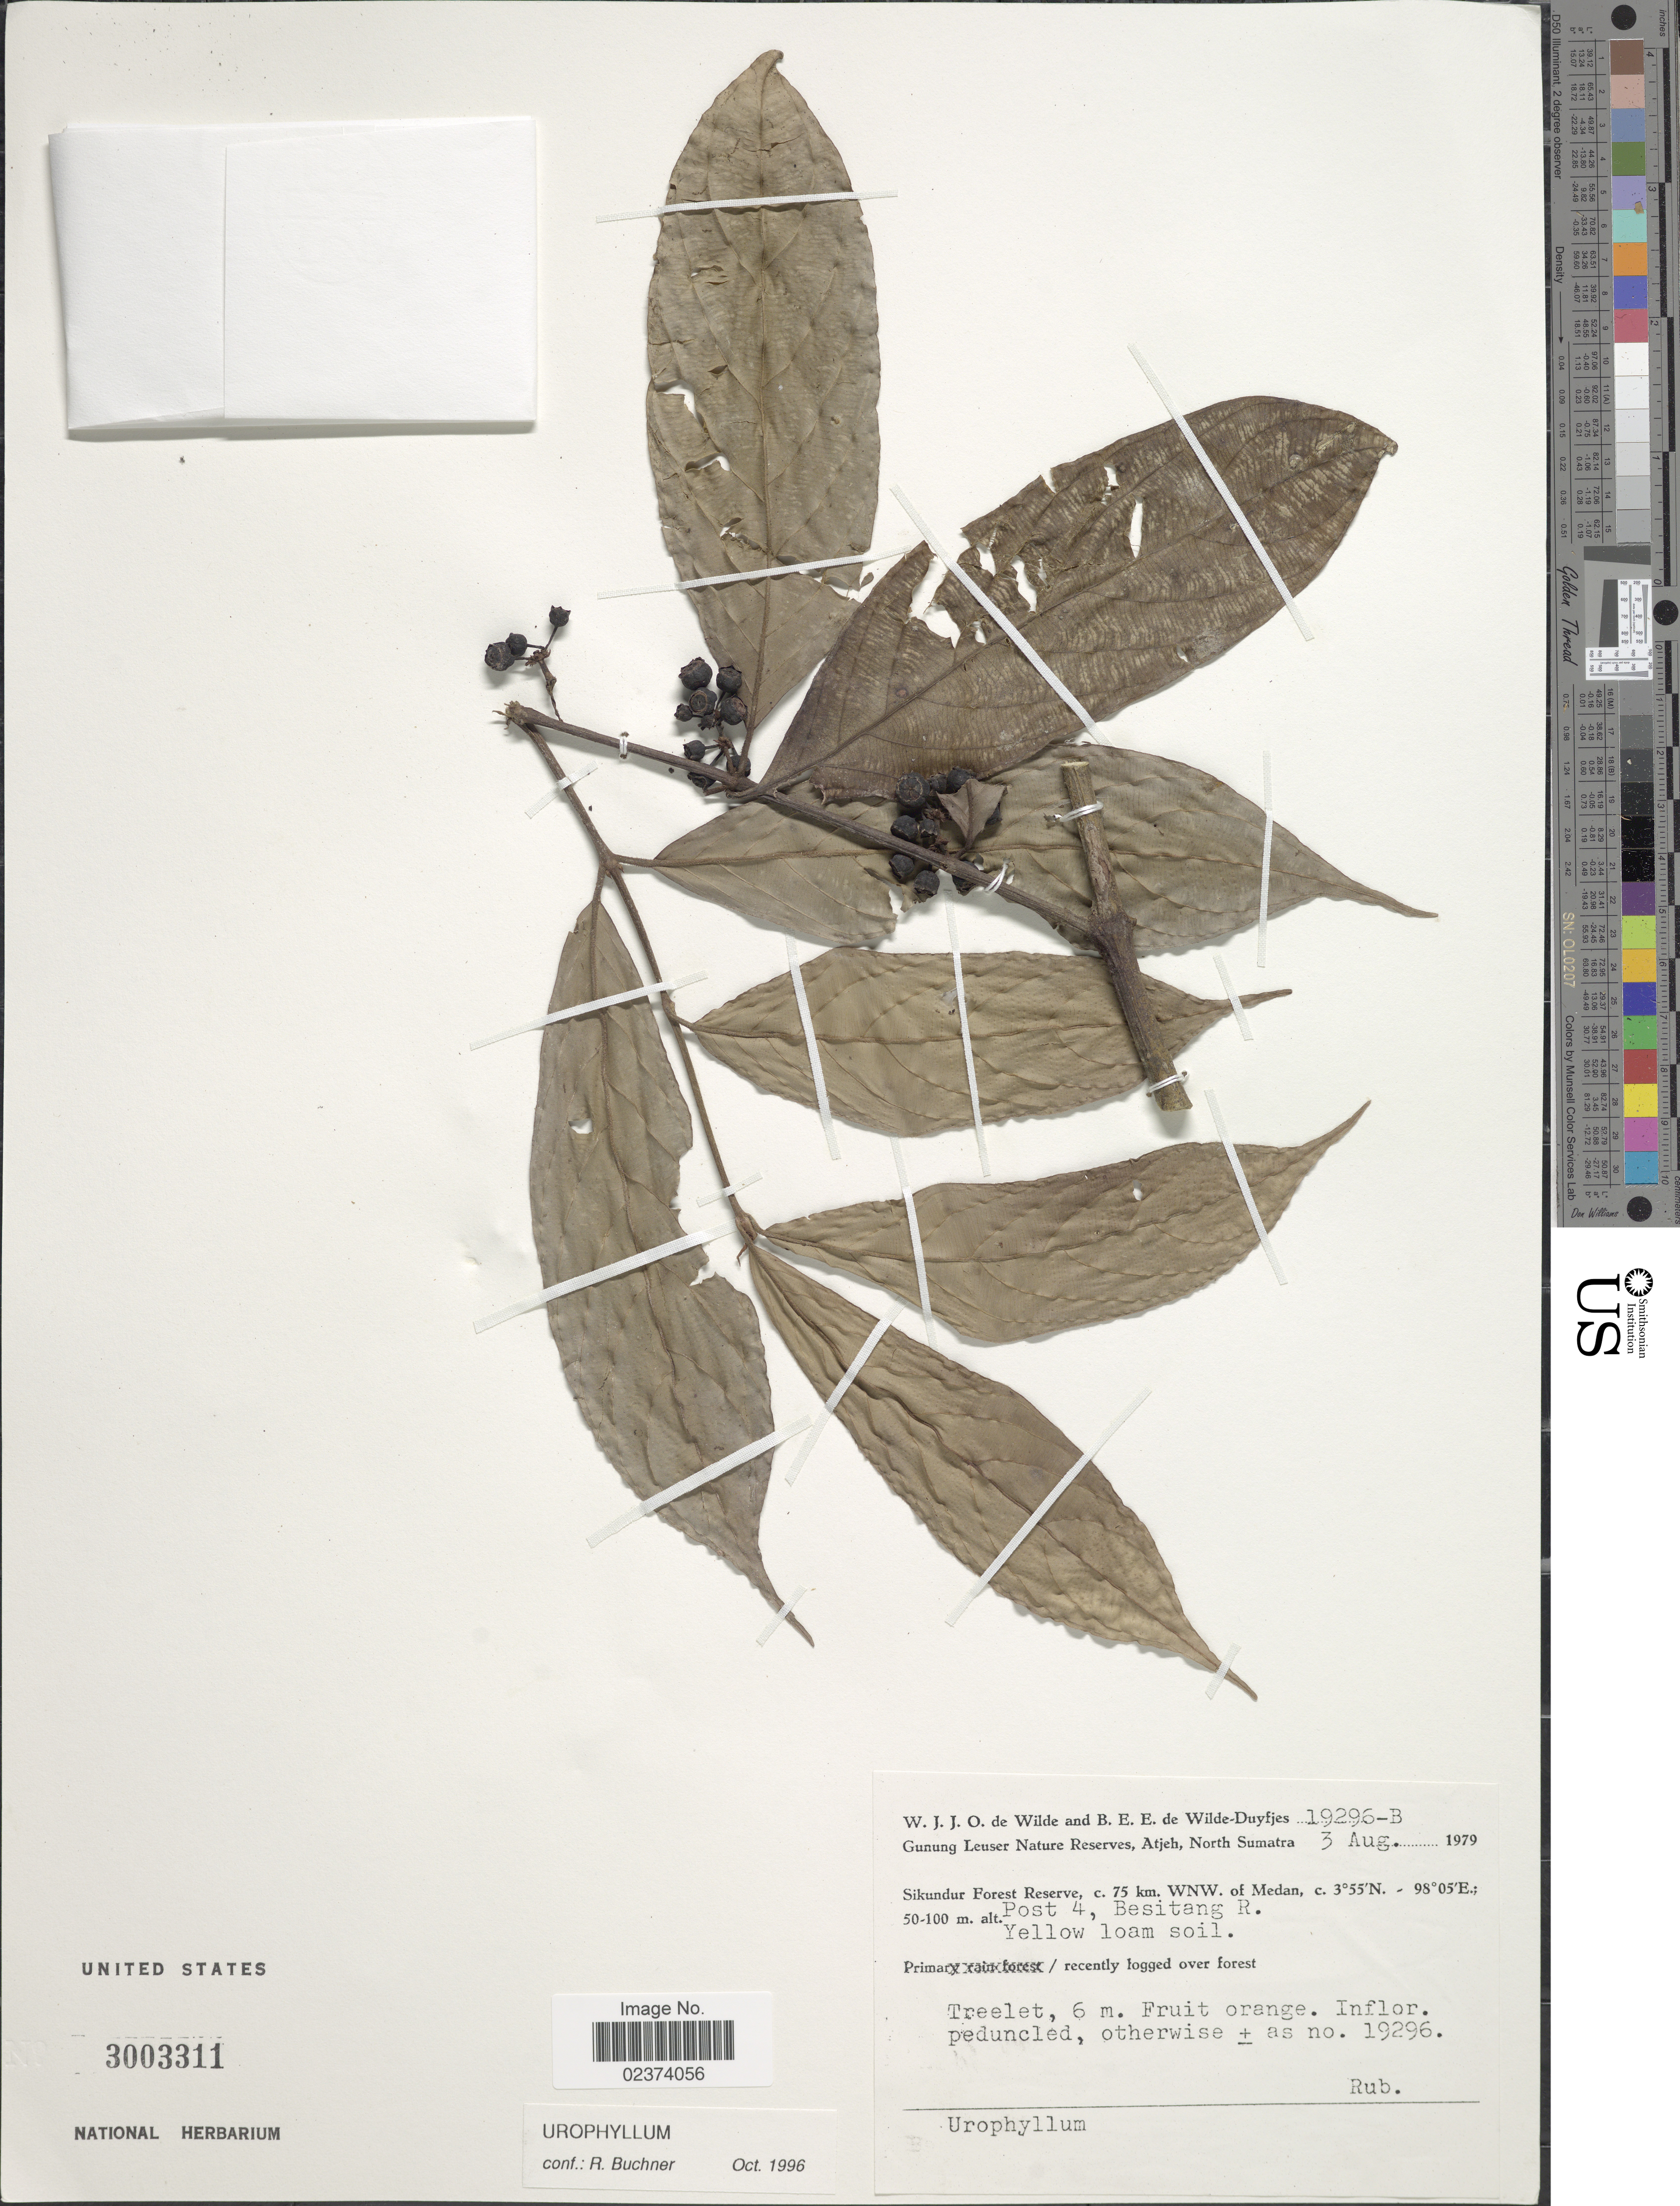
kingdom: Plantae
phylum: Tracheophyta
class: Magnoliopsida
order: Gentianales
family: Rubiaceae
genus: Urophyllum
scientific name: Urophyllum sp.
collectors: W. J. de Wilde & B. E. de Wilde-Duyfjes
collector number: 1929 B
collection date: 1979-08-03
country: Indonesia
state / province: Sumatra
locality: Gunung Leuser Nature Reserve, Atjeh, North Sumatra, Sikundur Forest Reserve, c. 75 km. WNW. of Medan, Post 4, Besitang R.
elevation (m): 50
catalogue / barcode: US 3003311